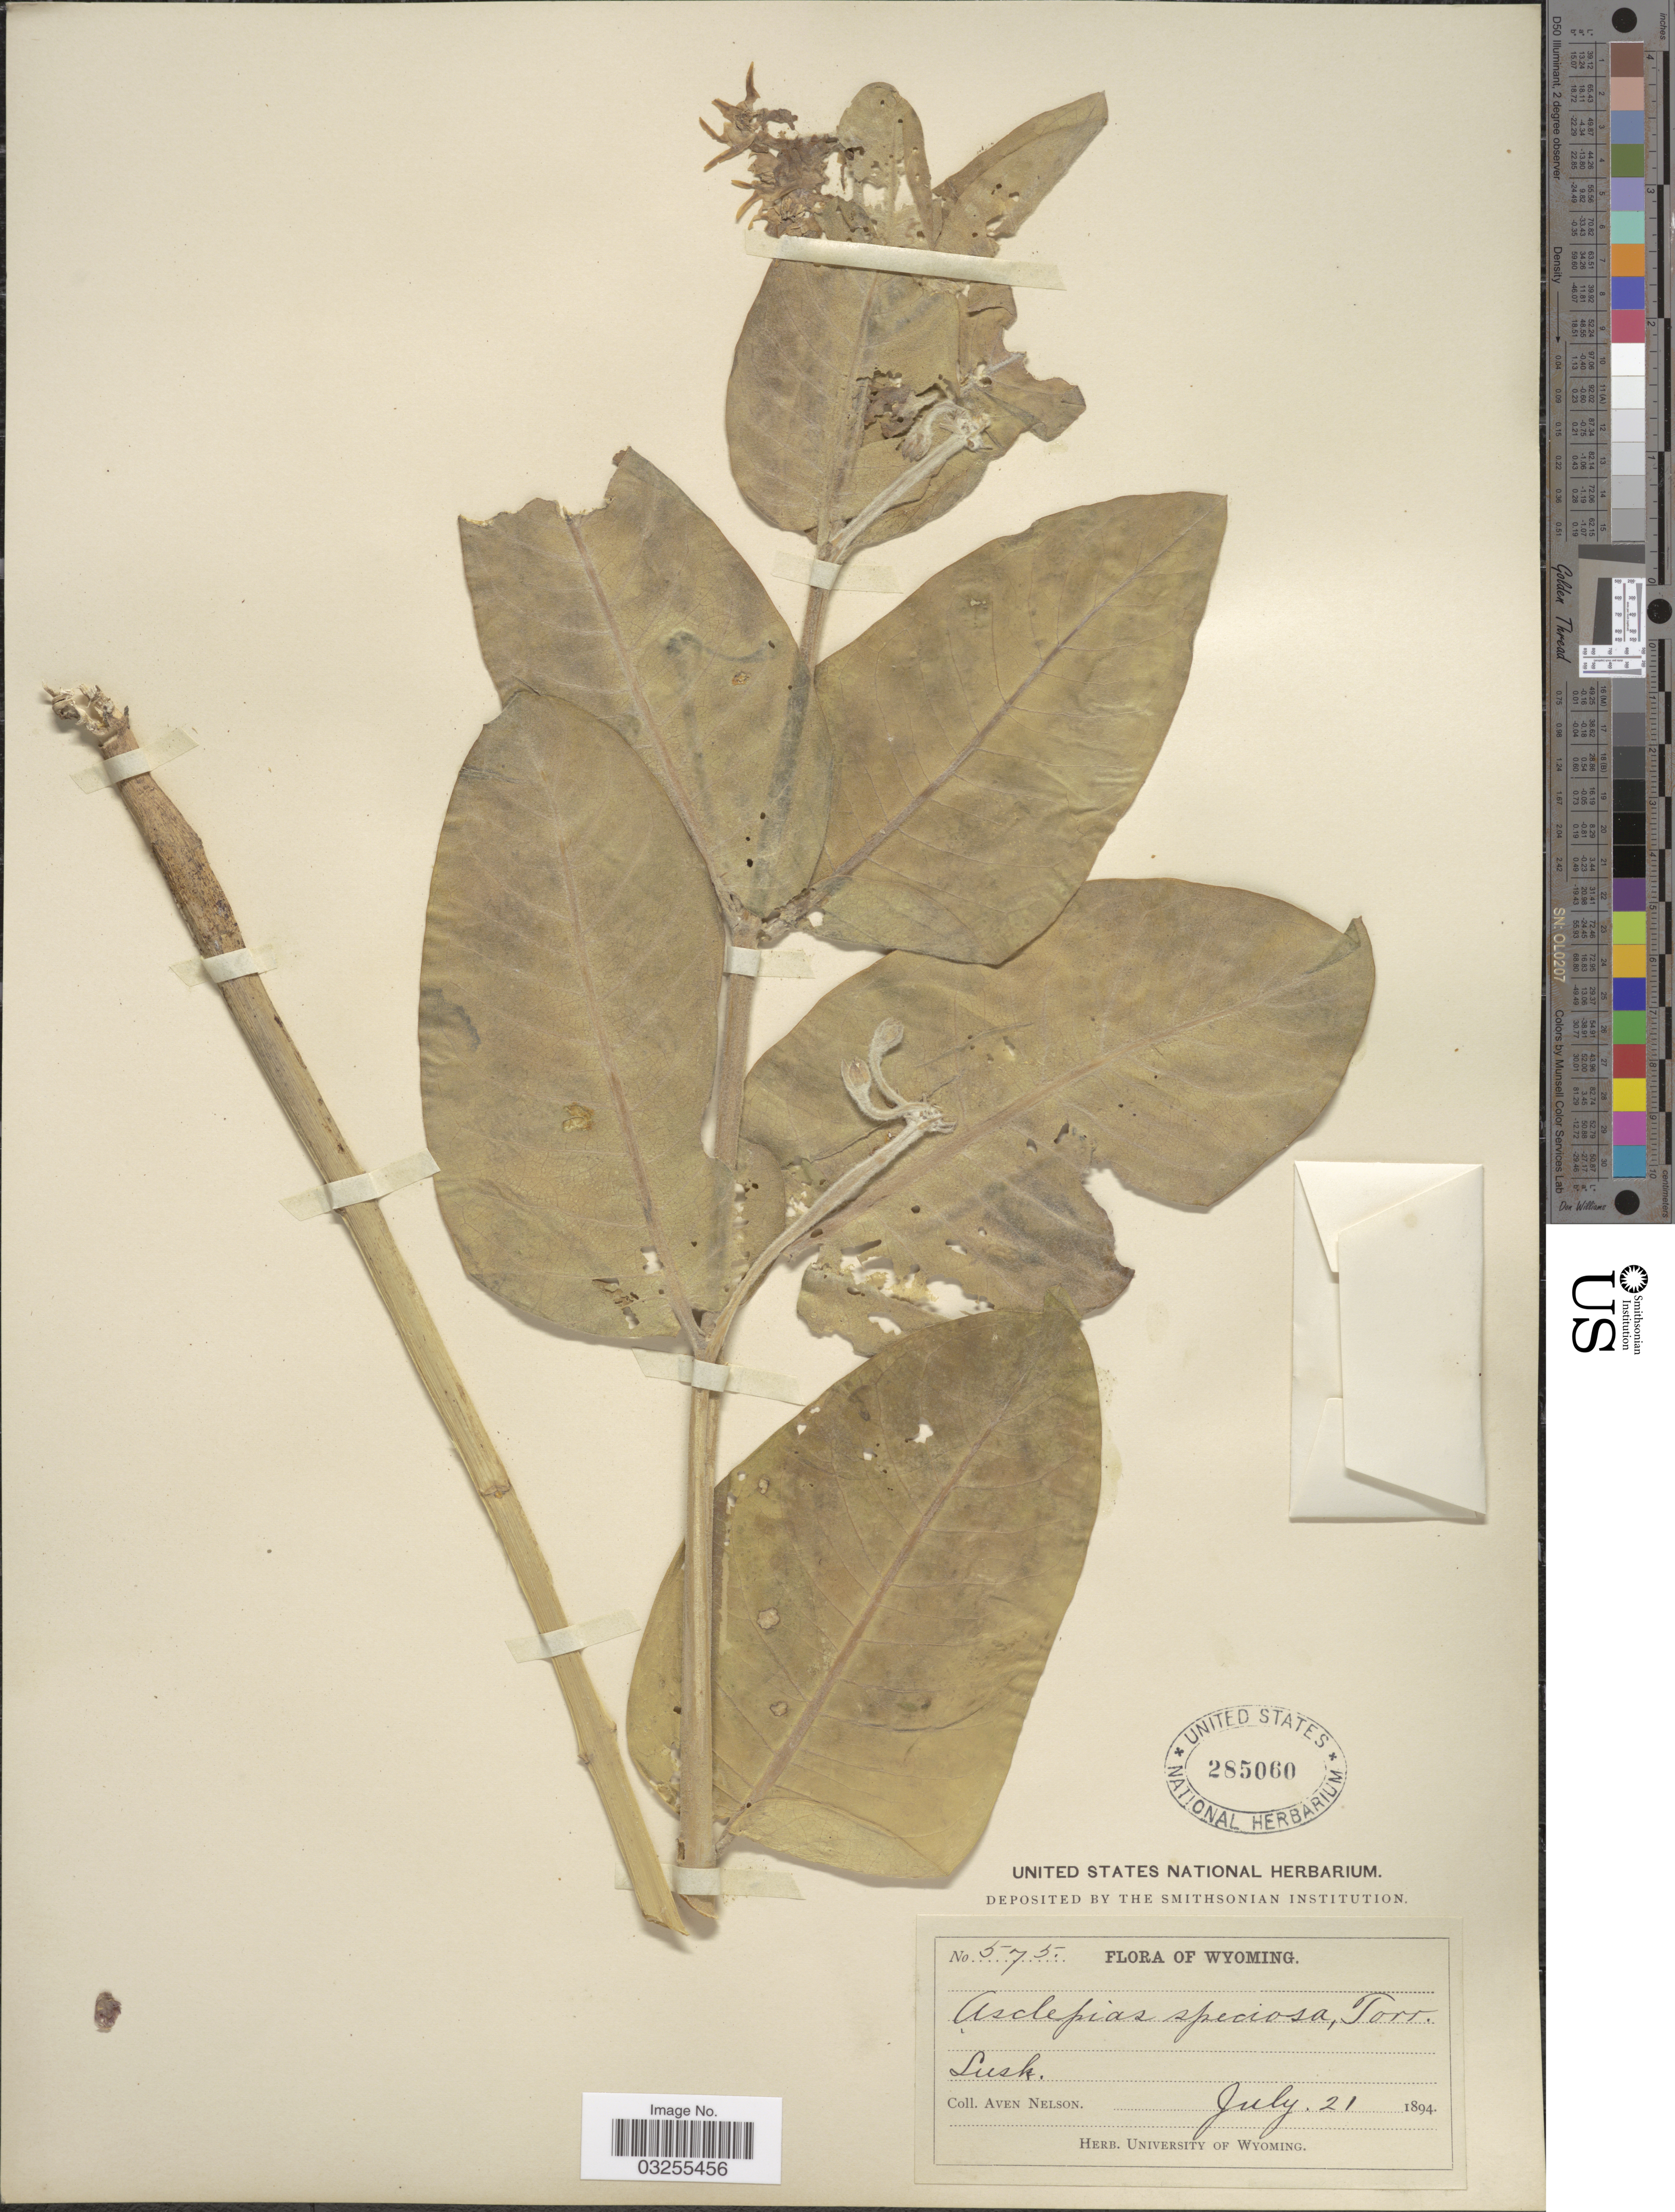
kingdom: Plantae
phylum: Tracheophyta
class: Magnoliopsida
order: Gentianales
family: Apocynaceae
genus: Asclepias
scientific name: Asclepias speciosa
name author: Torr.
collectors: A. Nelson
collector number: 575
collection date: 1894-07-21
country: United States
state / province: Wyoming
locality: Lusk.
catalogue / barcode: US 285060